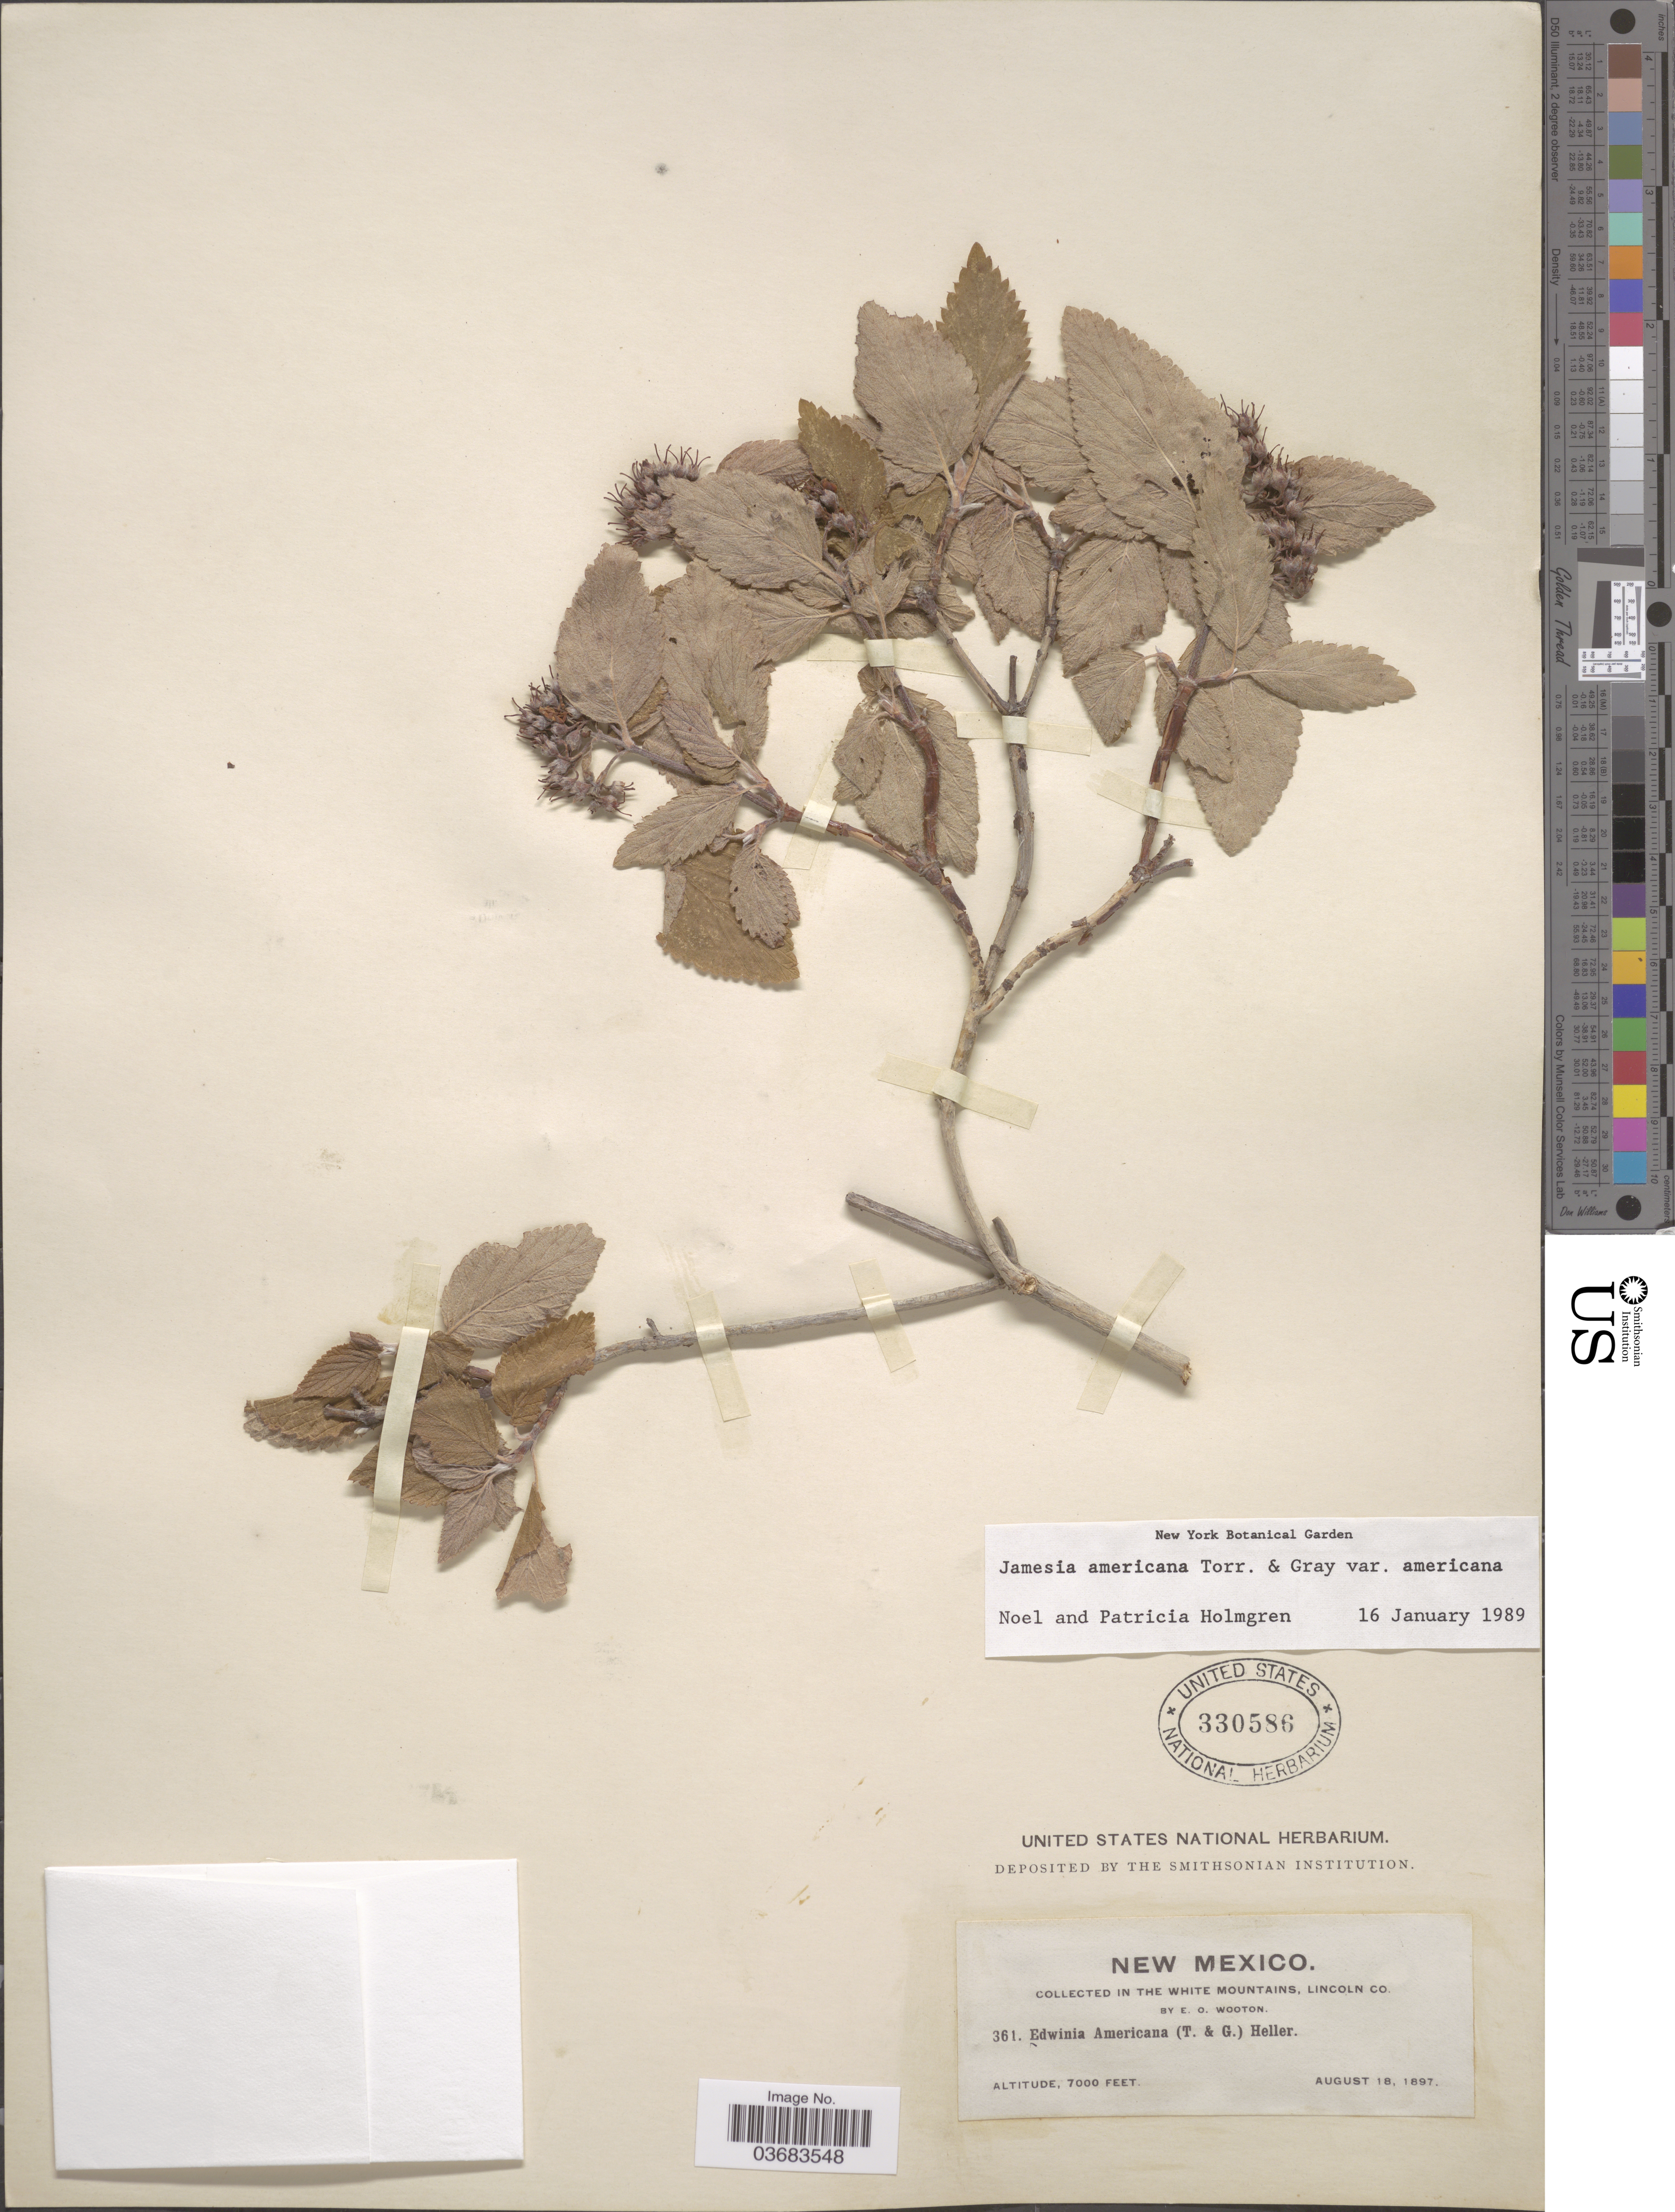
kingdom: Plantae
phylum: Tracheophyta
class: Magnoliopsida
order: Cornales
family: Hydrangeaceae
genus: Edwinia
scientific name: Edwinia americana var. americana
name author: (Torr. & A. Gray) A. Heller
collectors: E. O. Wooton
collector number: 361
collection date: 1897-08-18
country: United States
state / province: New Mexico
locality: In the White Mountains, Lincoln Co.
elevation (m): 2134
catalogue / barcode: US 330586